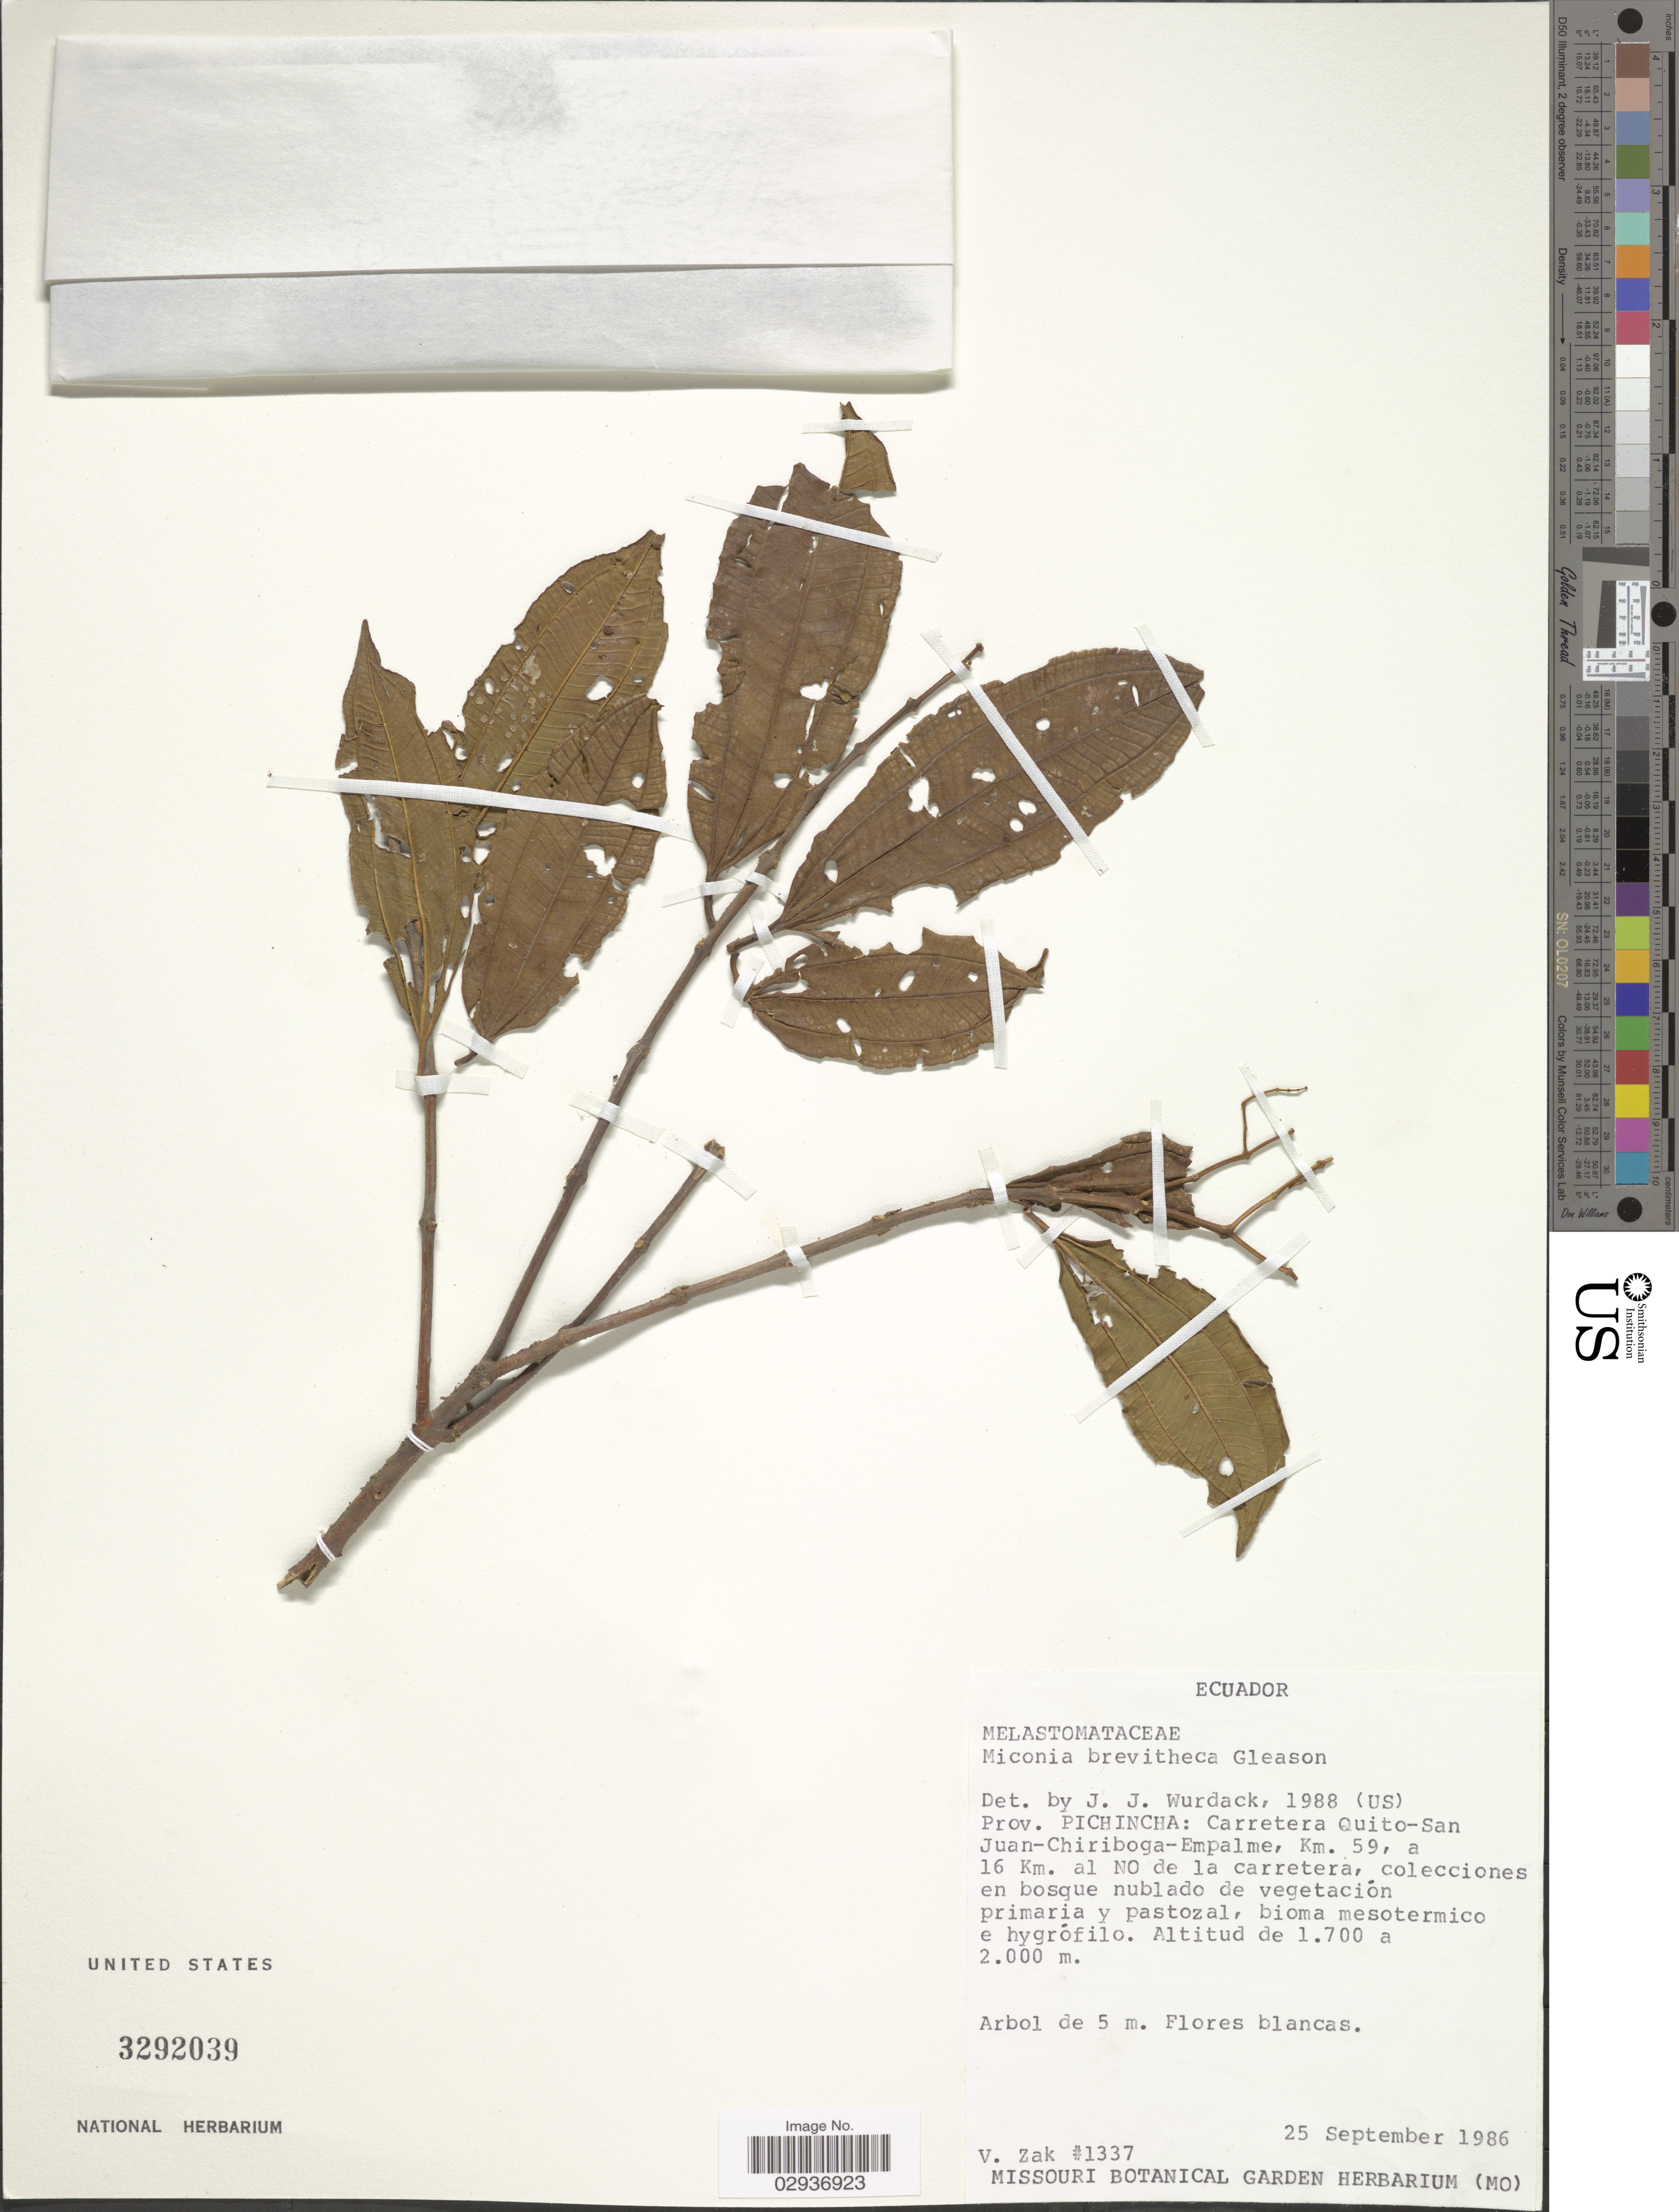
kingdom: Plantae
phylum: Tracheophyta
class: Magnoliopsida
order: Myrtales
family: Melastomataceae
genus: Miconia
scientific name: Miconia brevitheca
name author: Gleason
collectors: V. Zak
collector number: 1337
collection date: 1986-09-25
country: Ecuador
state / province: Pichincha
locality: Carretera Quito-San Juan-Chiriboga-Empalme, Km. 59, a 16 Km. al NO de la carretera.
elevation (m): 1700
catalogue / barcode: US 3292039